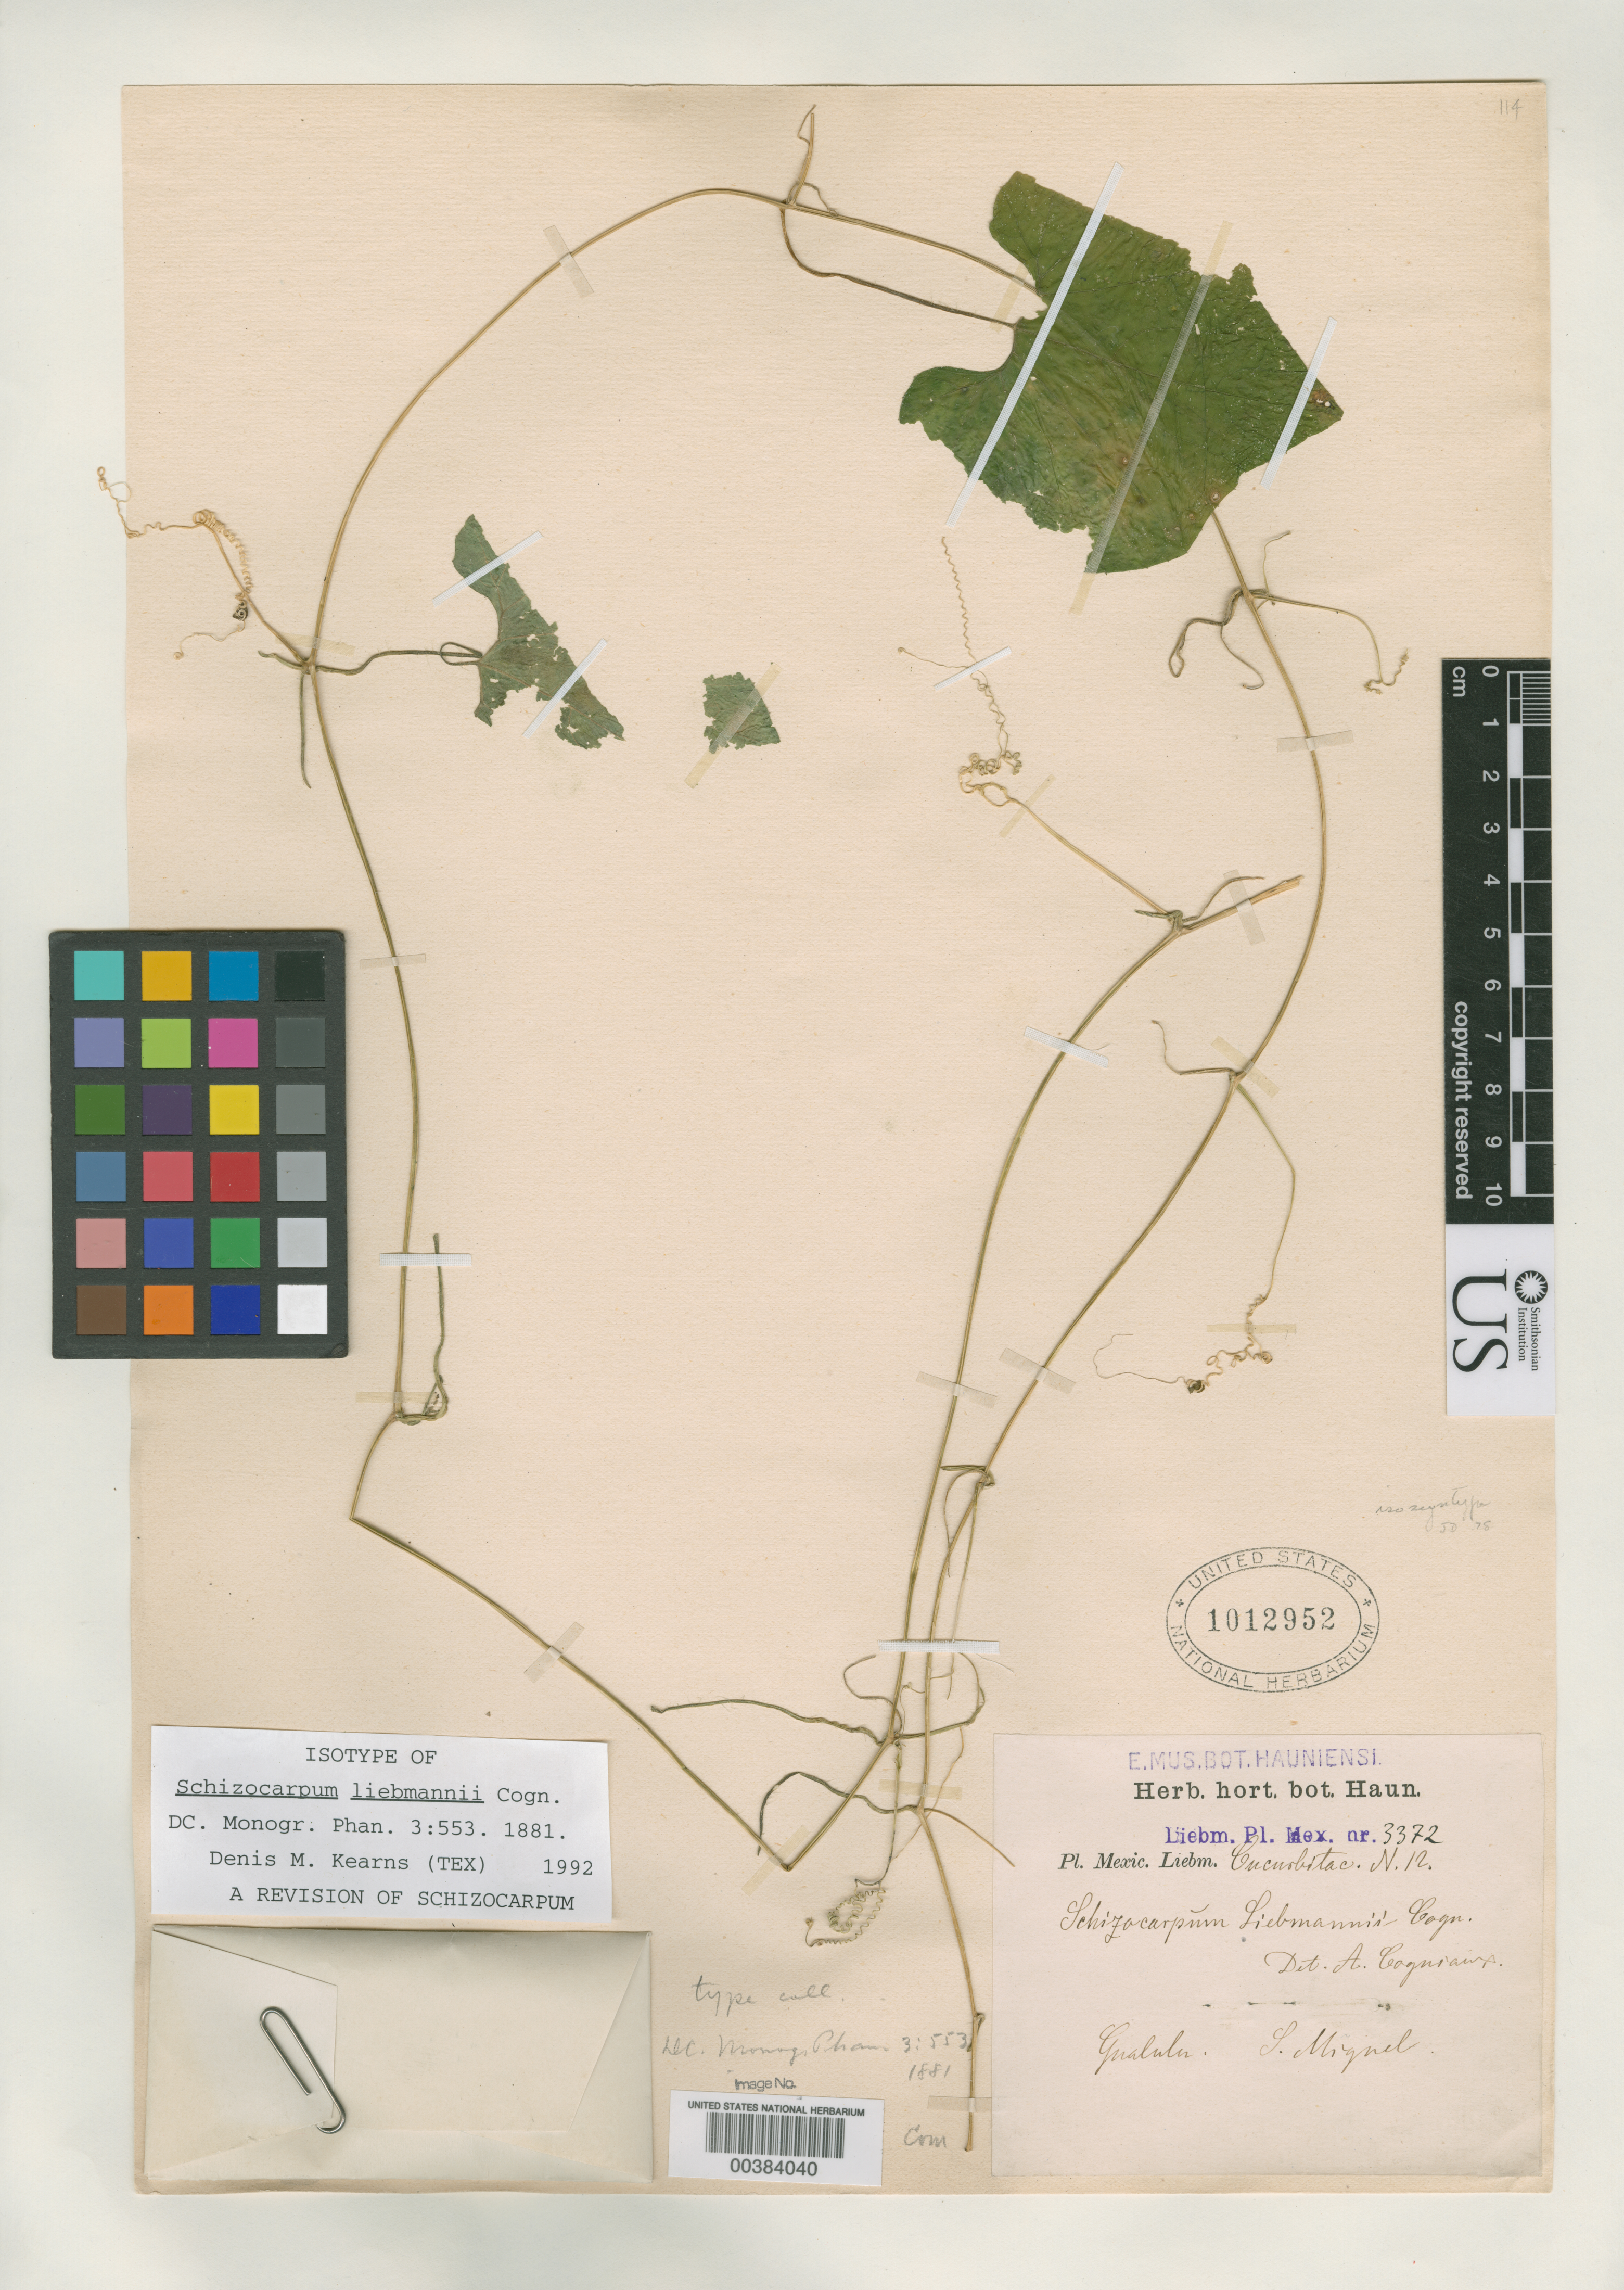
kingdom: Plantae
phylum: Tracheophyta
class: Magnoliopsida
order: Cucurbitales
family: Cucurbitaceae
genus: Schizocarpum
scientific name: Schizocarpum liebmannii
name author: Cogn. in A. DC.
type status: Isotype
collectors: F. M. Liebmann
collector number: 12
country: Mexico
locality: San Miguel.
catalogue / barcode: US 1012952